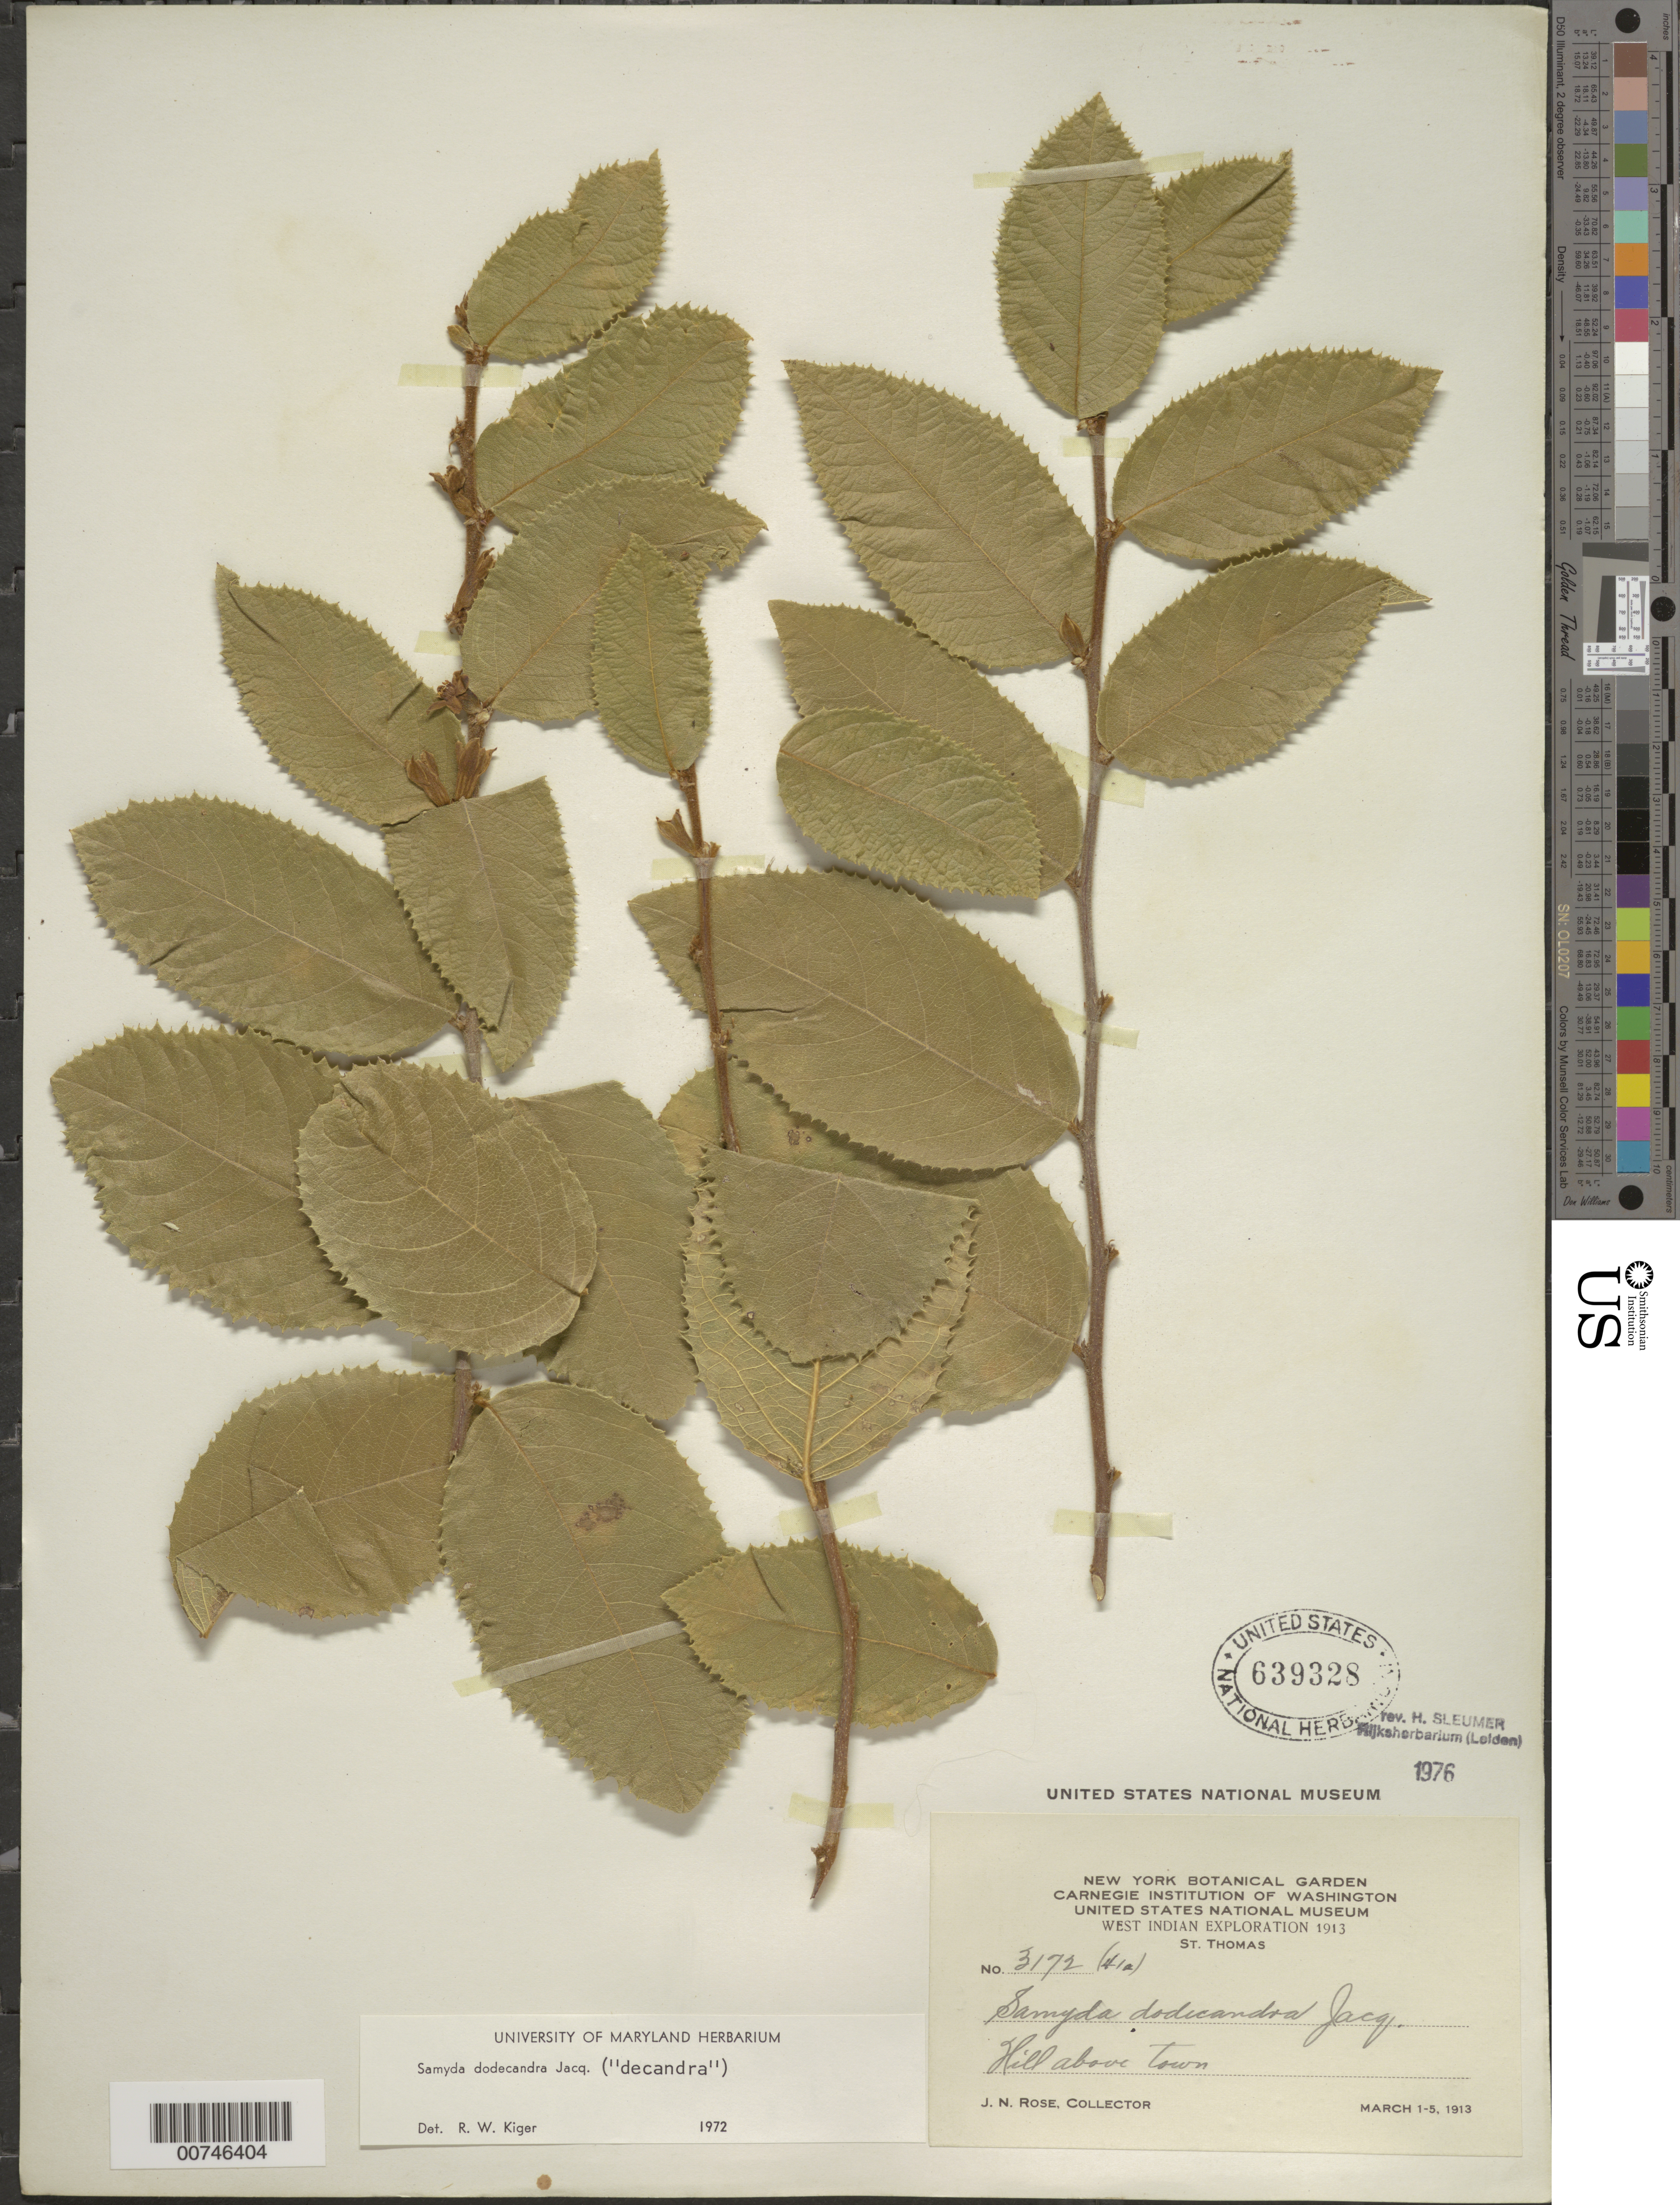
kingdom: Plantae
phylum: Tracheophyta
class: Magnoliopsida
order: Malpighiales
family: Salicaceae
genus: Casearia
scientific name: Casearia dodecandra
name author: (Jacq.) T. Samar. & M.H. Alford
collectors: J. N. Rose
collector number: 3172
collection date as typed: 01 Mar 1913 to 05 Mar 1913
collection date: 1913-03-01/1913-03-05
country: U.S. Virgin Islands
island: St. Thomas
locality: Above town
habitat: Hill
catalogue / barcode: US 639328